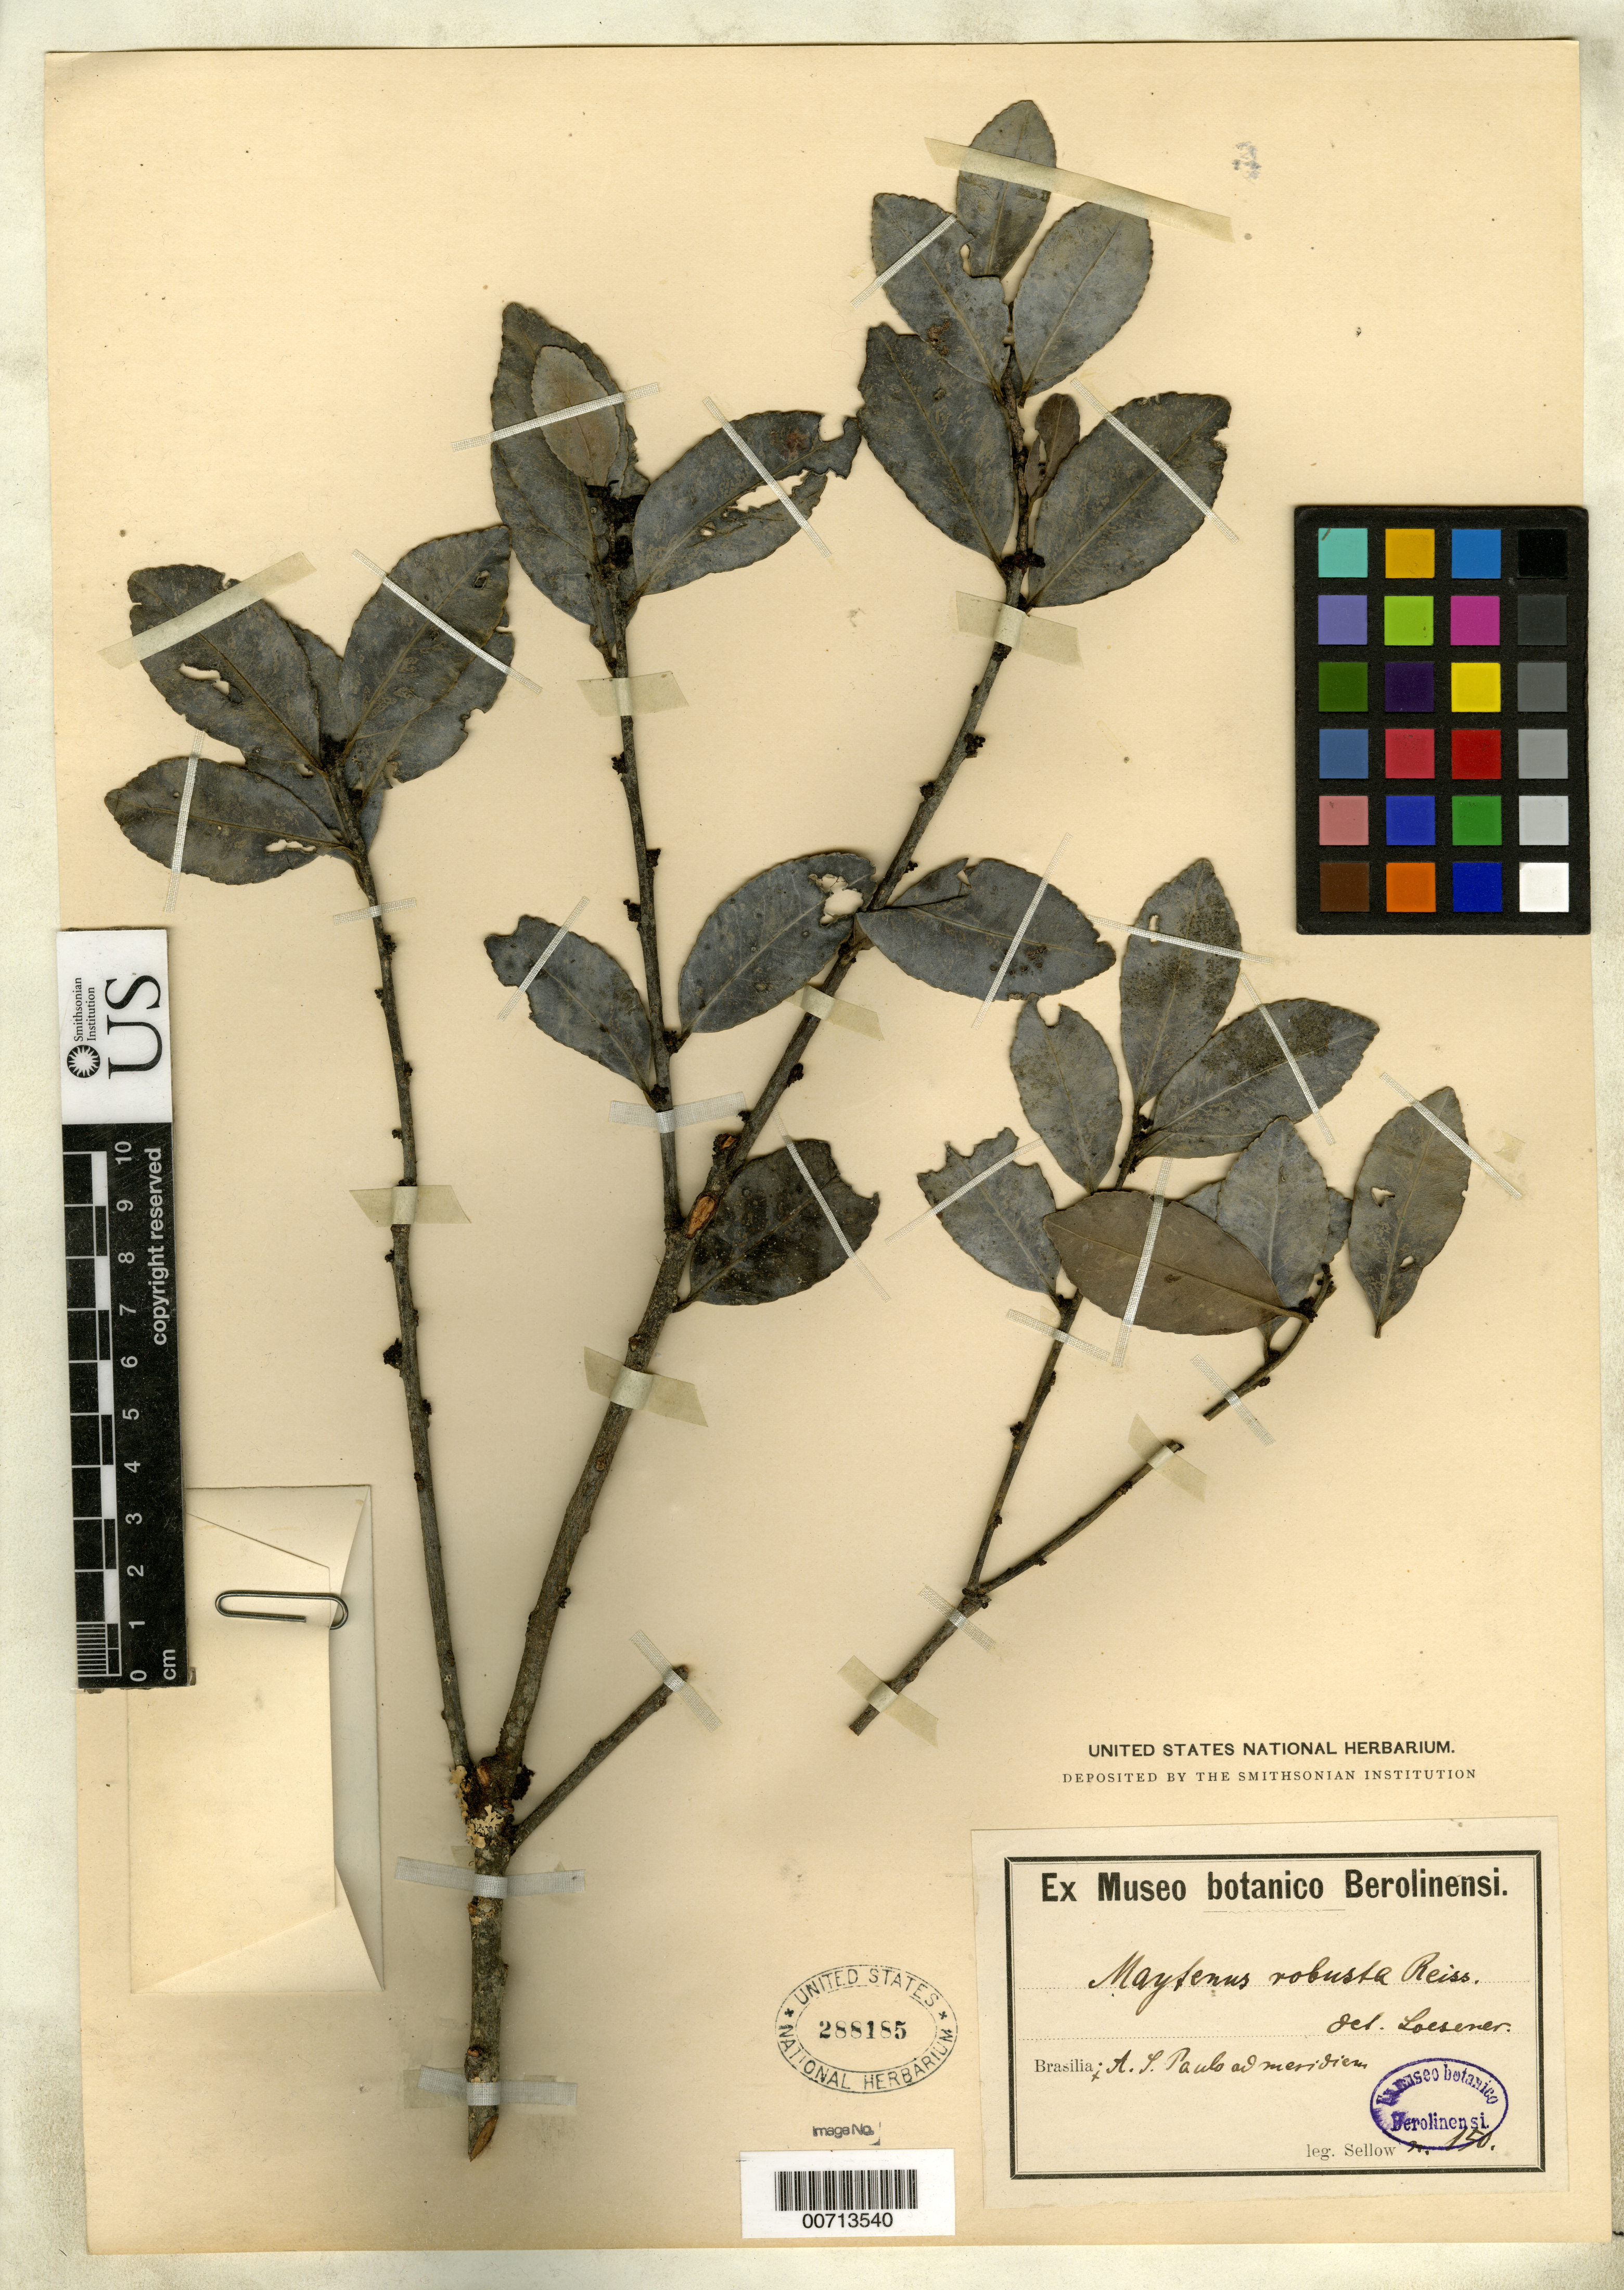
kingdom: Plantae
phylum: Tracheophyta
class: Magnoliopsida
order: Celastrales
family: Celastraceae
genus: Maytenus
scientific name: Maytenus robusta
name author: Reissek in Mart.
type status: Isotype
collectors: F. Sellow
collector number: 150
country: Brazil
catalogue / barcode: US 288185